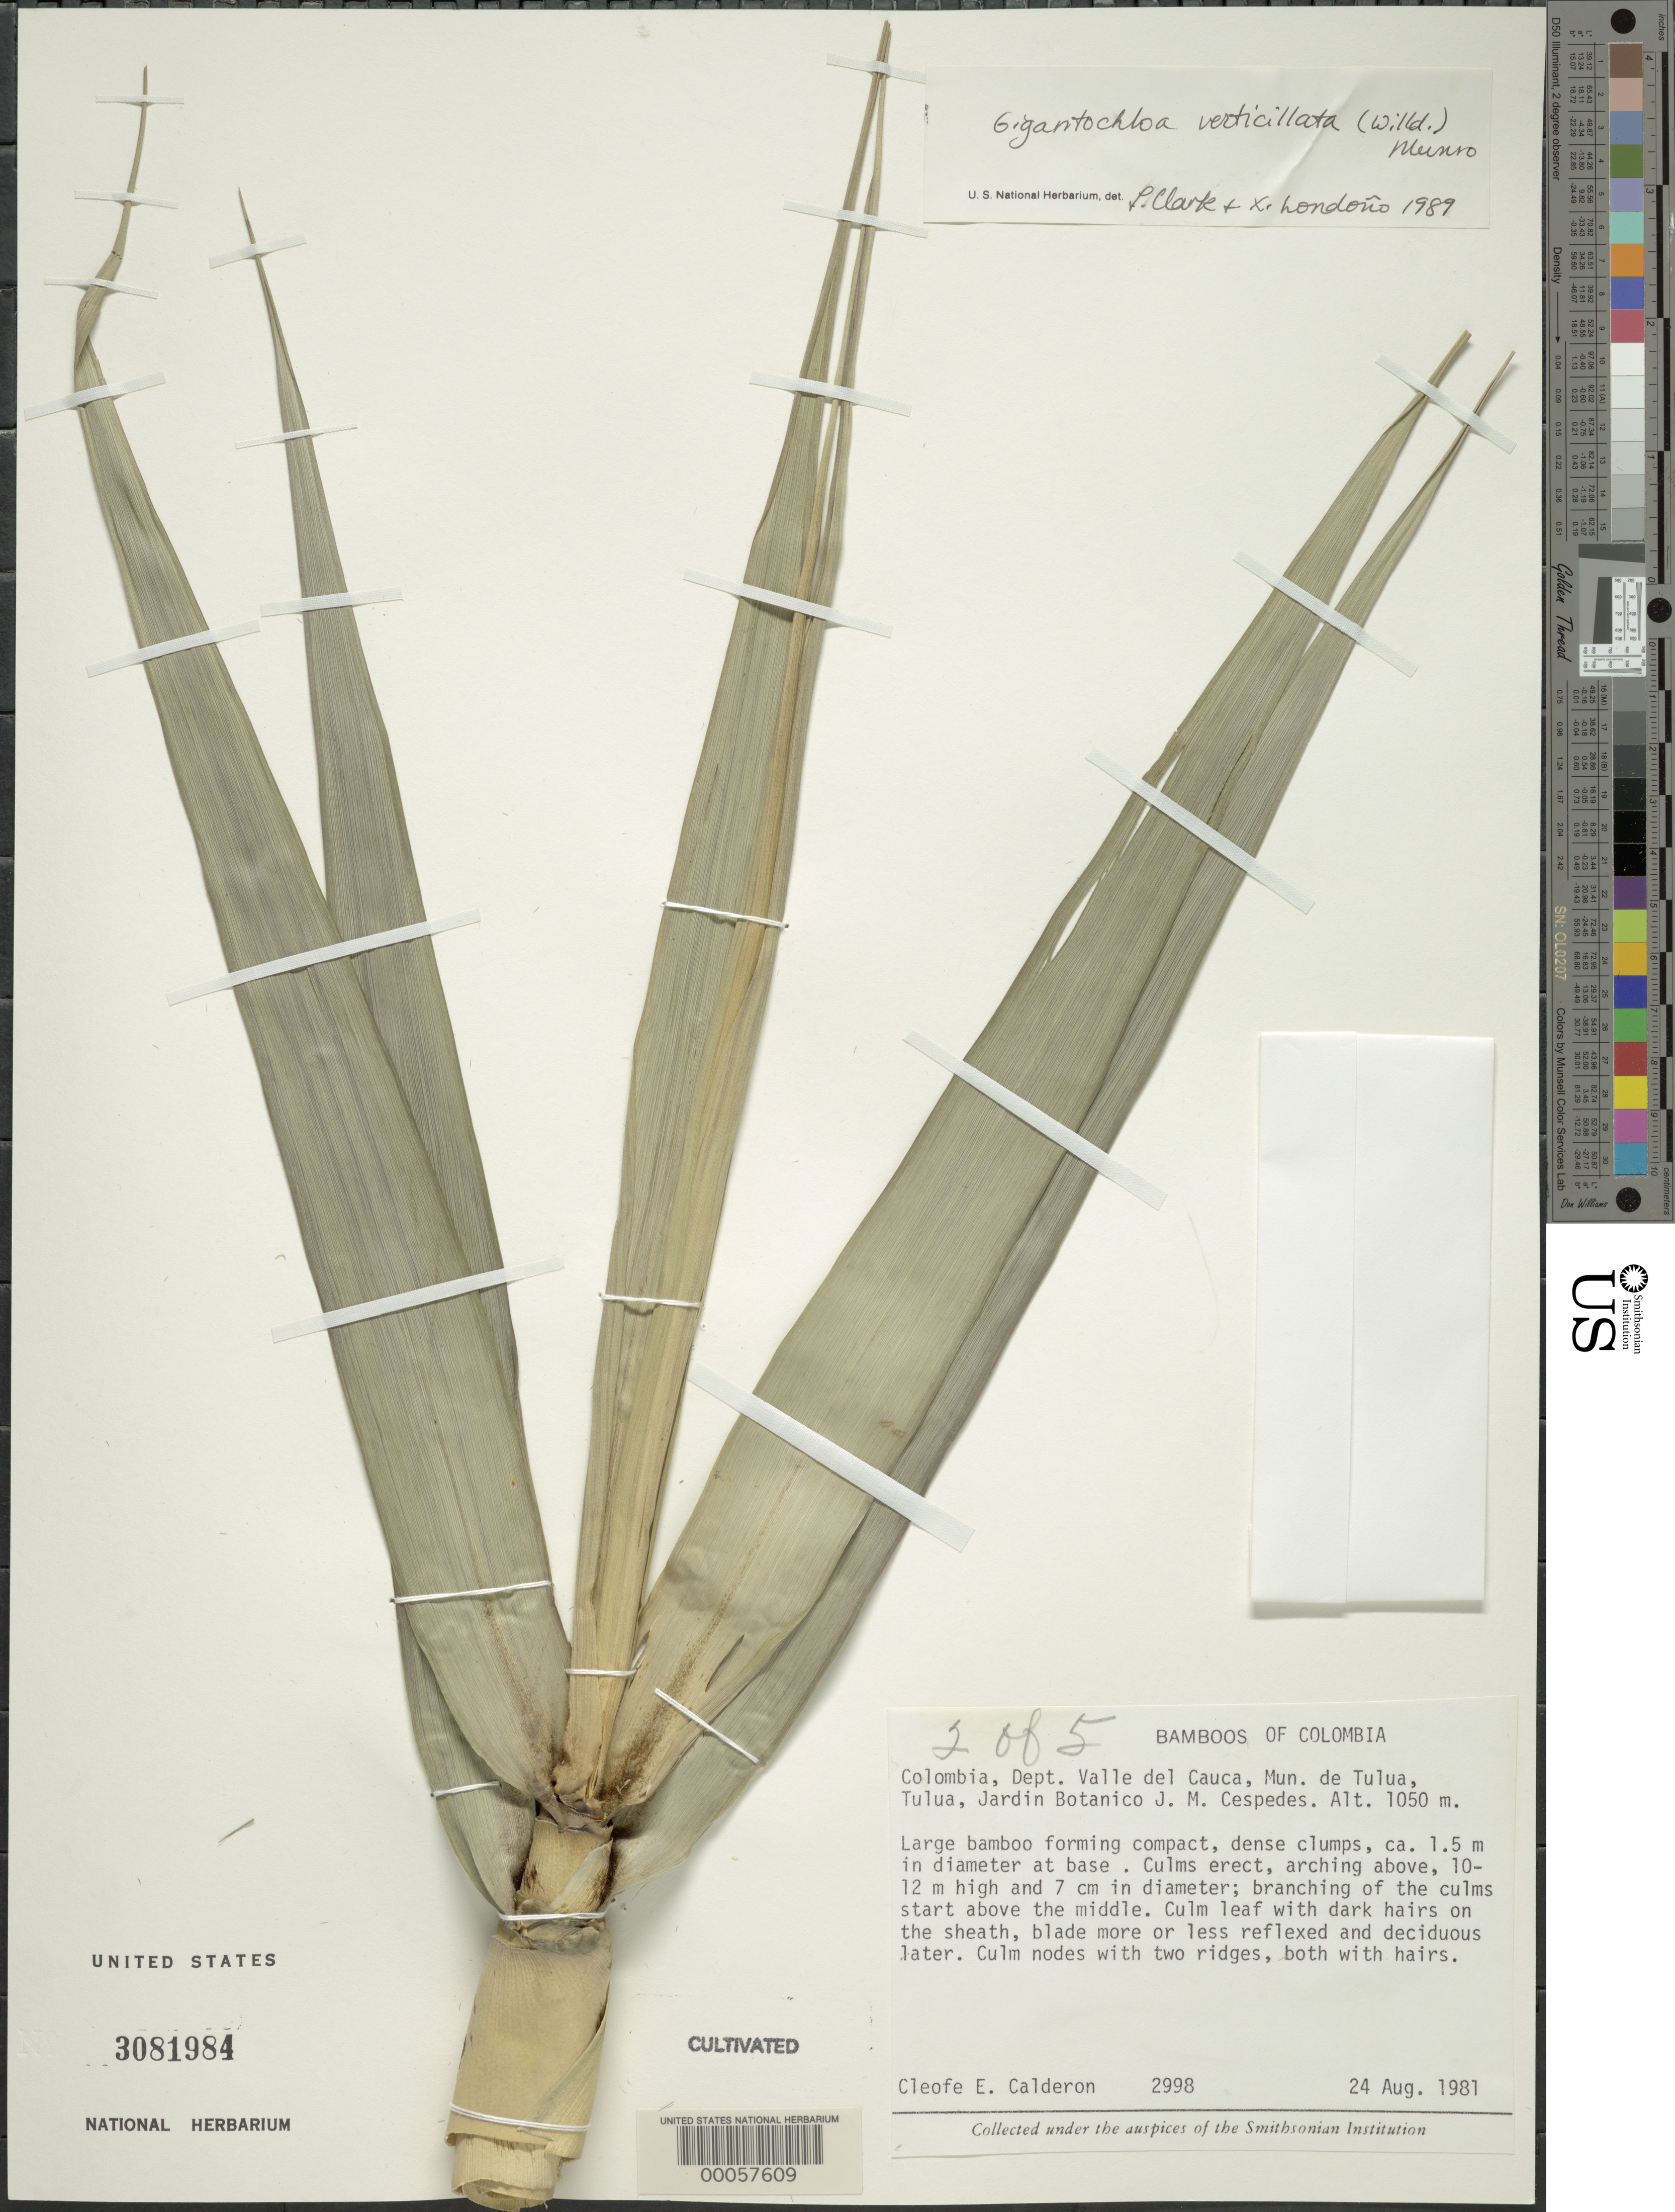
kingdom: Plantae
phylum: Tracheophyta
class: Liliopsida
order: Poales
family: Poaceae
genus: Gigantochloa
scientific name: Gigantochloa verticillata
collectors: C. E. Calderón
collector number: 2998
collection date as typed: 24 Aug 1981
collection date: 1981-08-24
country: Colombia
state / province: Valle del Cauca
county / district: Tuluá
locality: Jardin Botanico J.M. Cespedes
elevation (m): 1050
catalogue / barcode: US 3081984